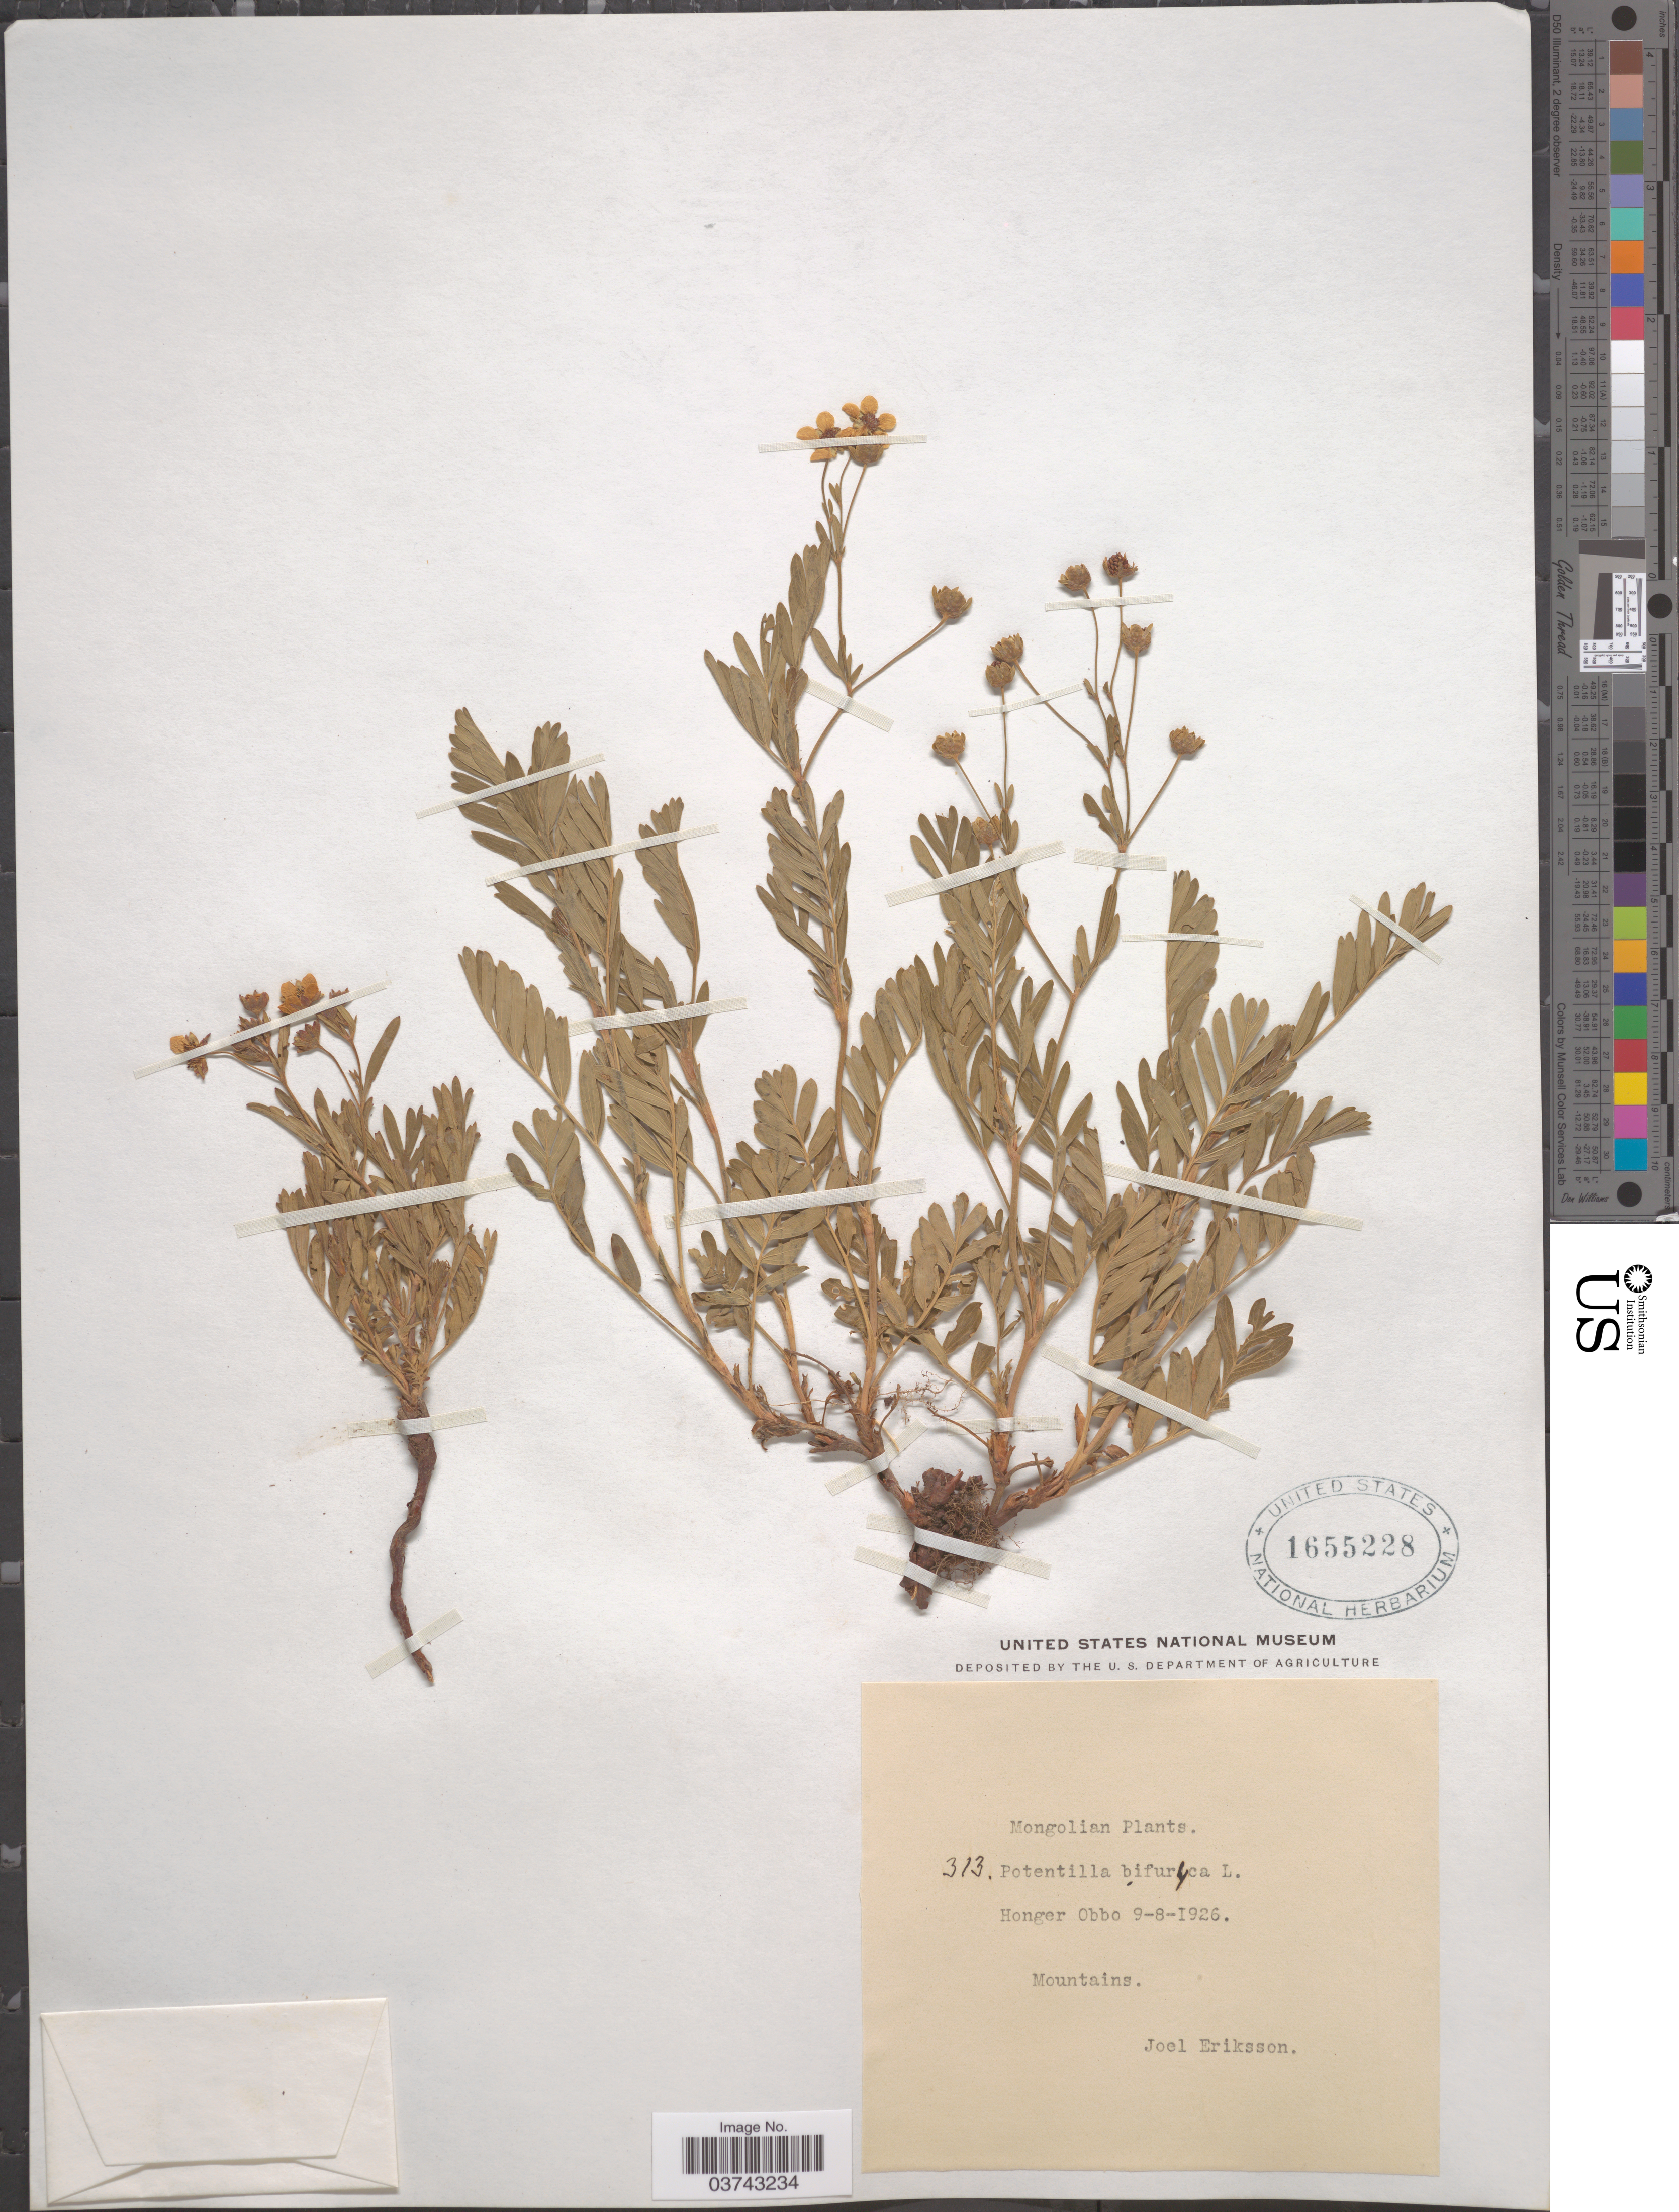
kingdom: Plantae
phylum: Tracheophyta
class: Magnoliopsida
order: Rosales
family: Rosaceae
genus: Sibbaldianthe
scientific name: Sibbaldianthe bifurca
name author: (L.) Kurtto & T. Erikss.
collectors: J. Eriksson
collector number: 313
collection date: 1926-08-09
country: Mongolia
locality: Honger Obbo.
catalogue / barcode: US 1655228